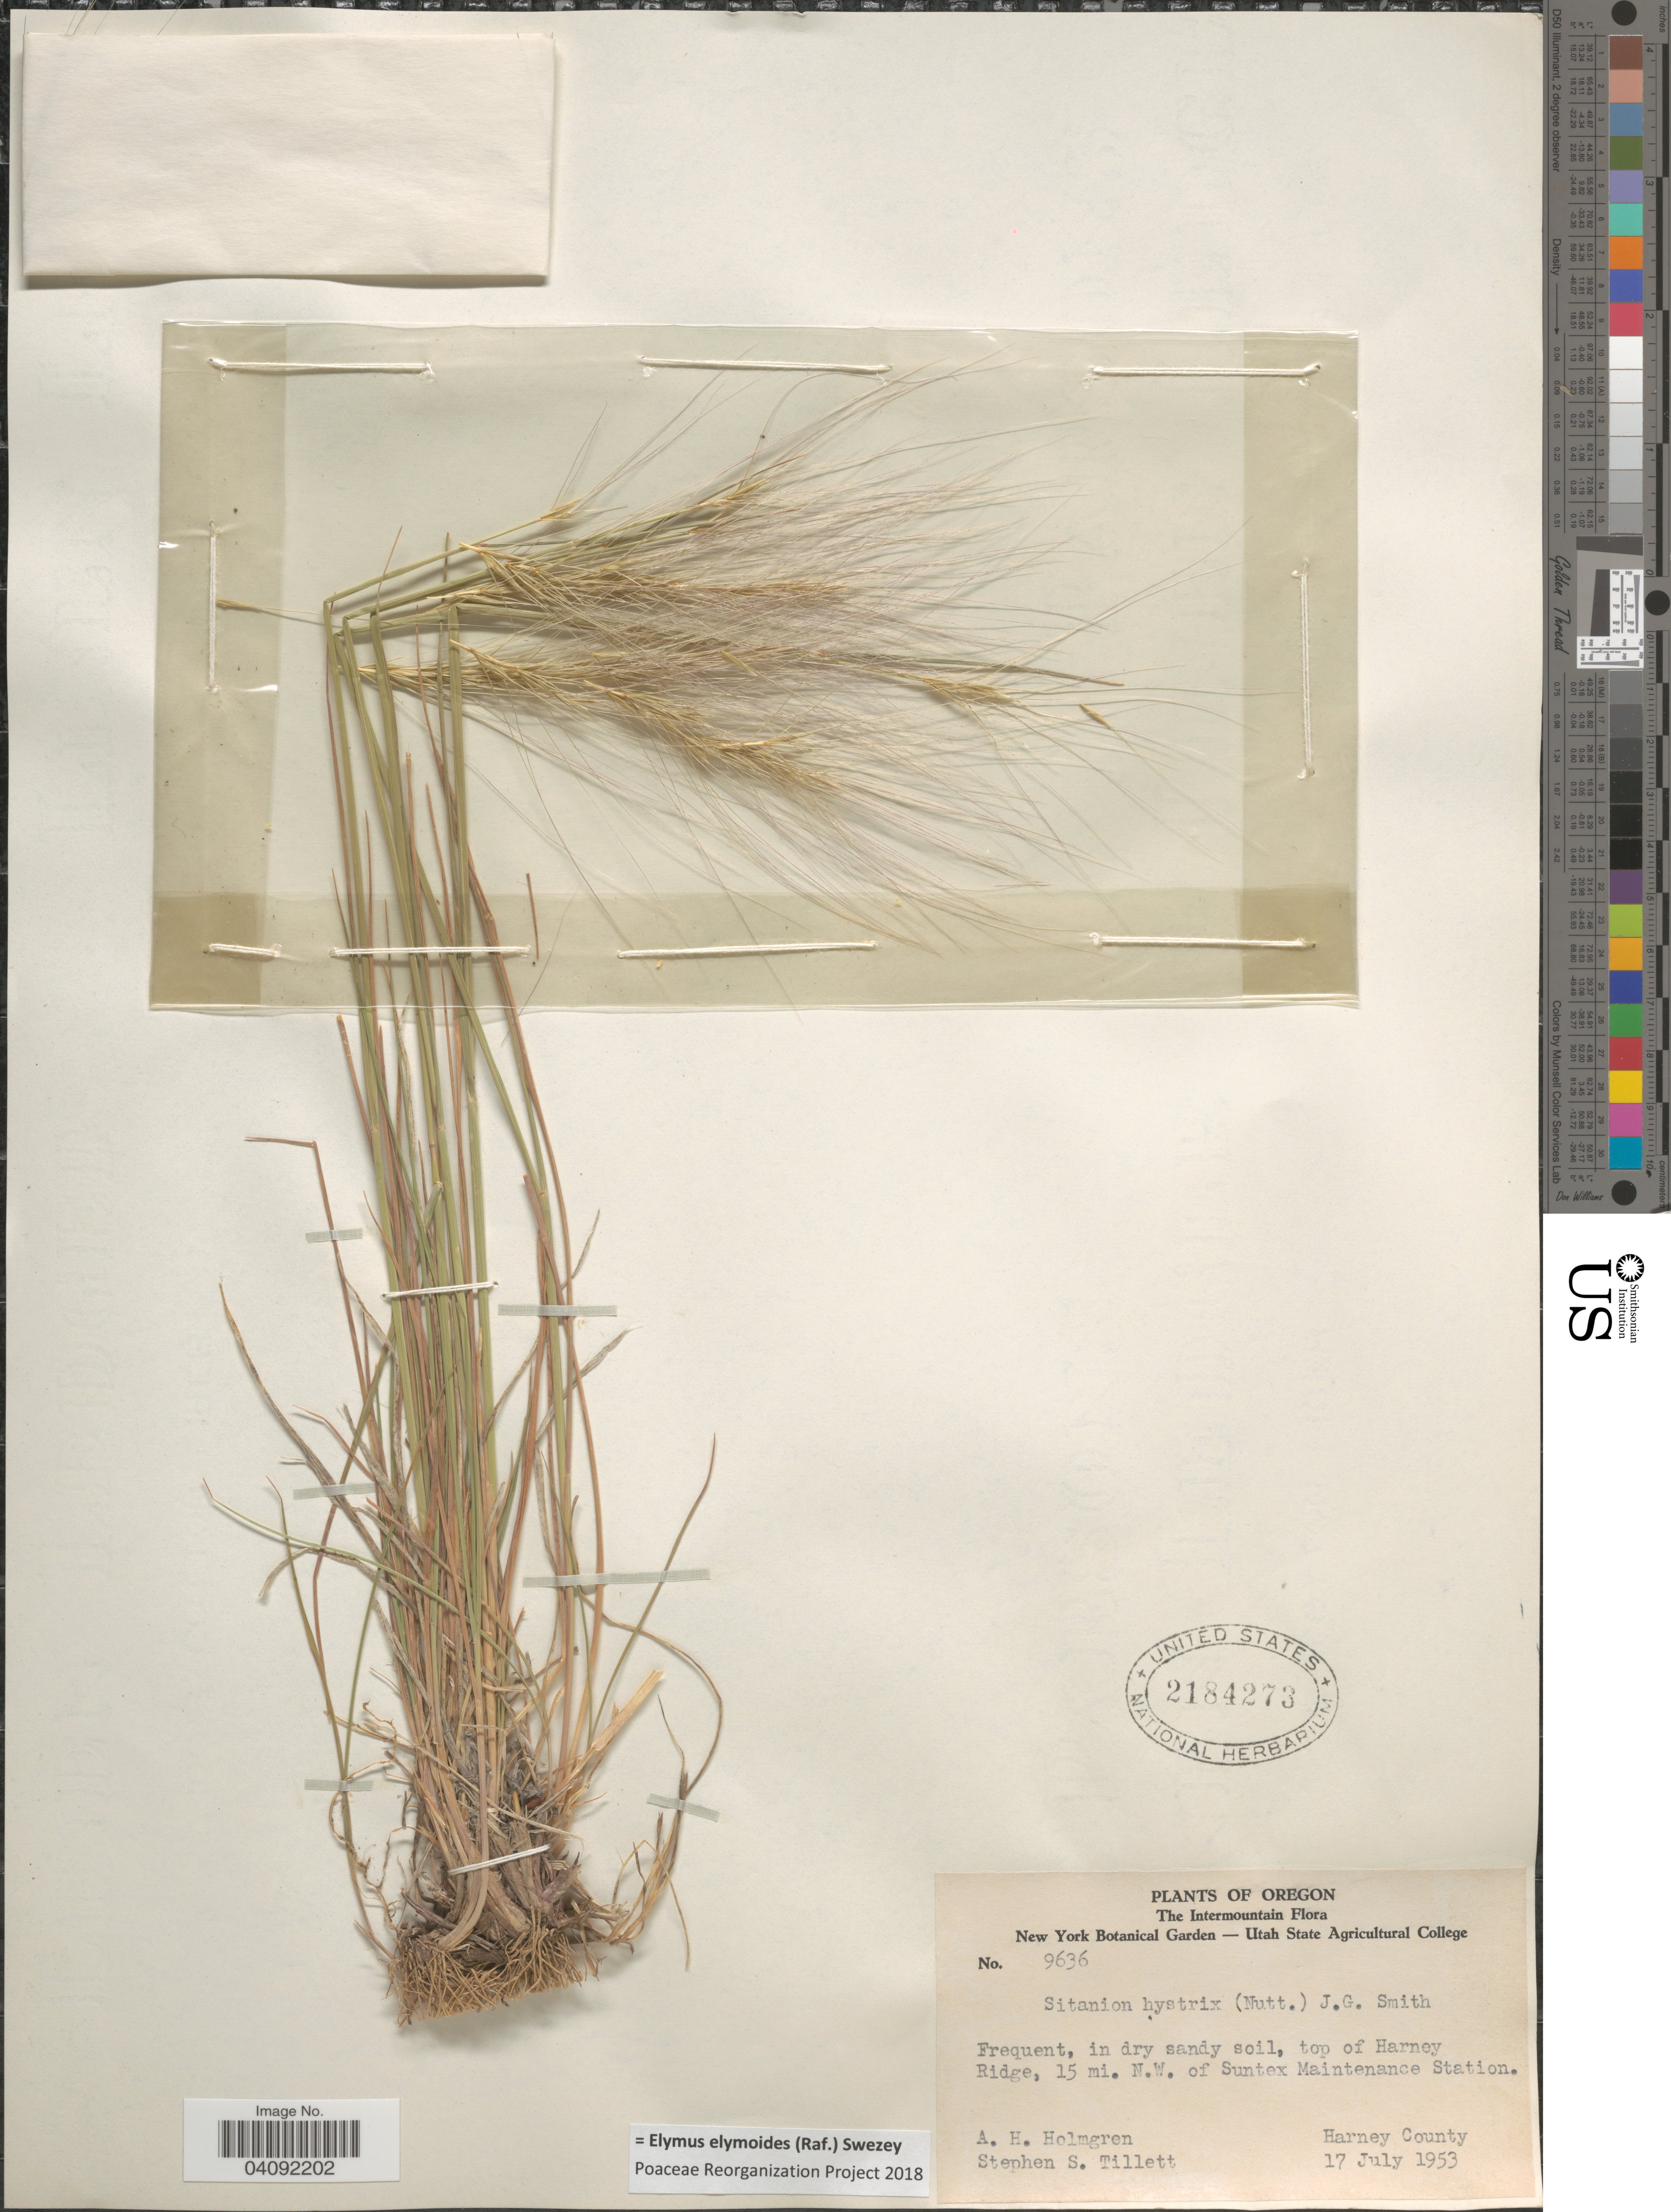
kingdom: Plantae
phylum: Tracheophyta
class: Liliopsida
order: Poales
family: Poaceae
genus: Elymus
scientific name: Elymus elymoides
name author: (Raf.) Swezey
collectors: A. H. Holmgren & S. S. Tillett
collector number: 9636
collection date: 1953-07-17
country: United States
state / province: Oregon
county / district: Harney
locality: The Intermountain. Frequent, in dry sandy soil, top of Harney Ridge, 15 mi. N.W. of Suntex Maintenance Station. Harney County.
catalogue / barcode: US 2184273